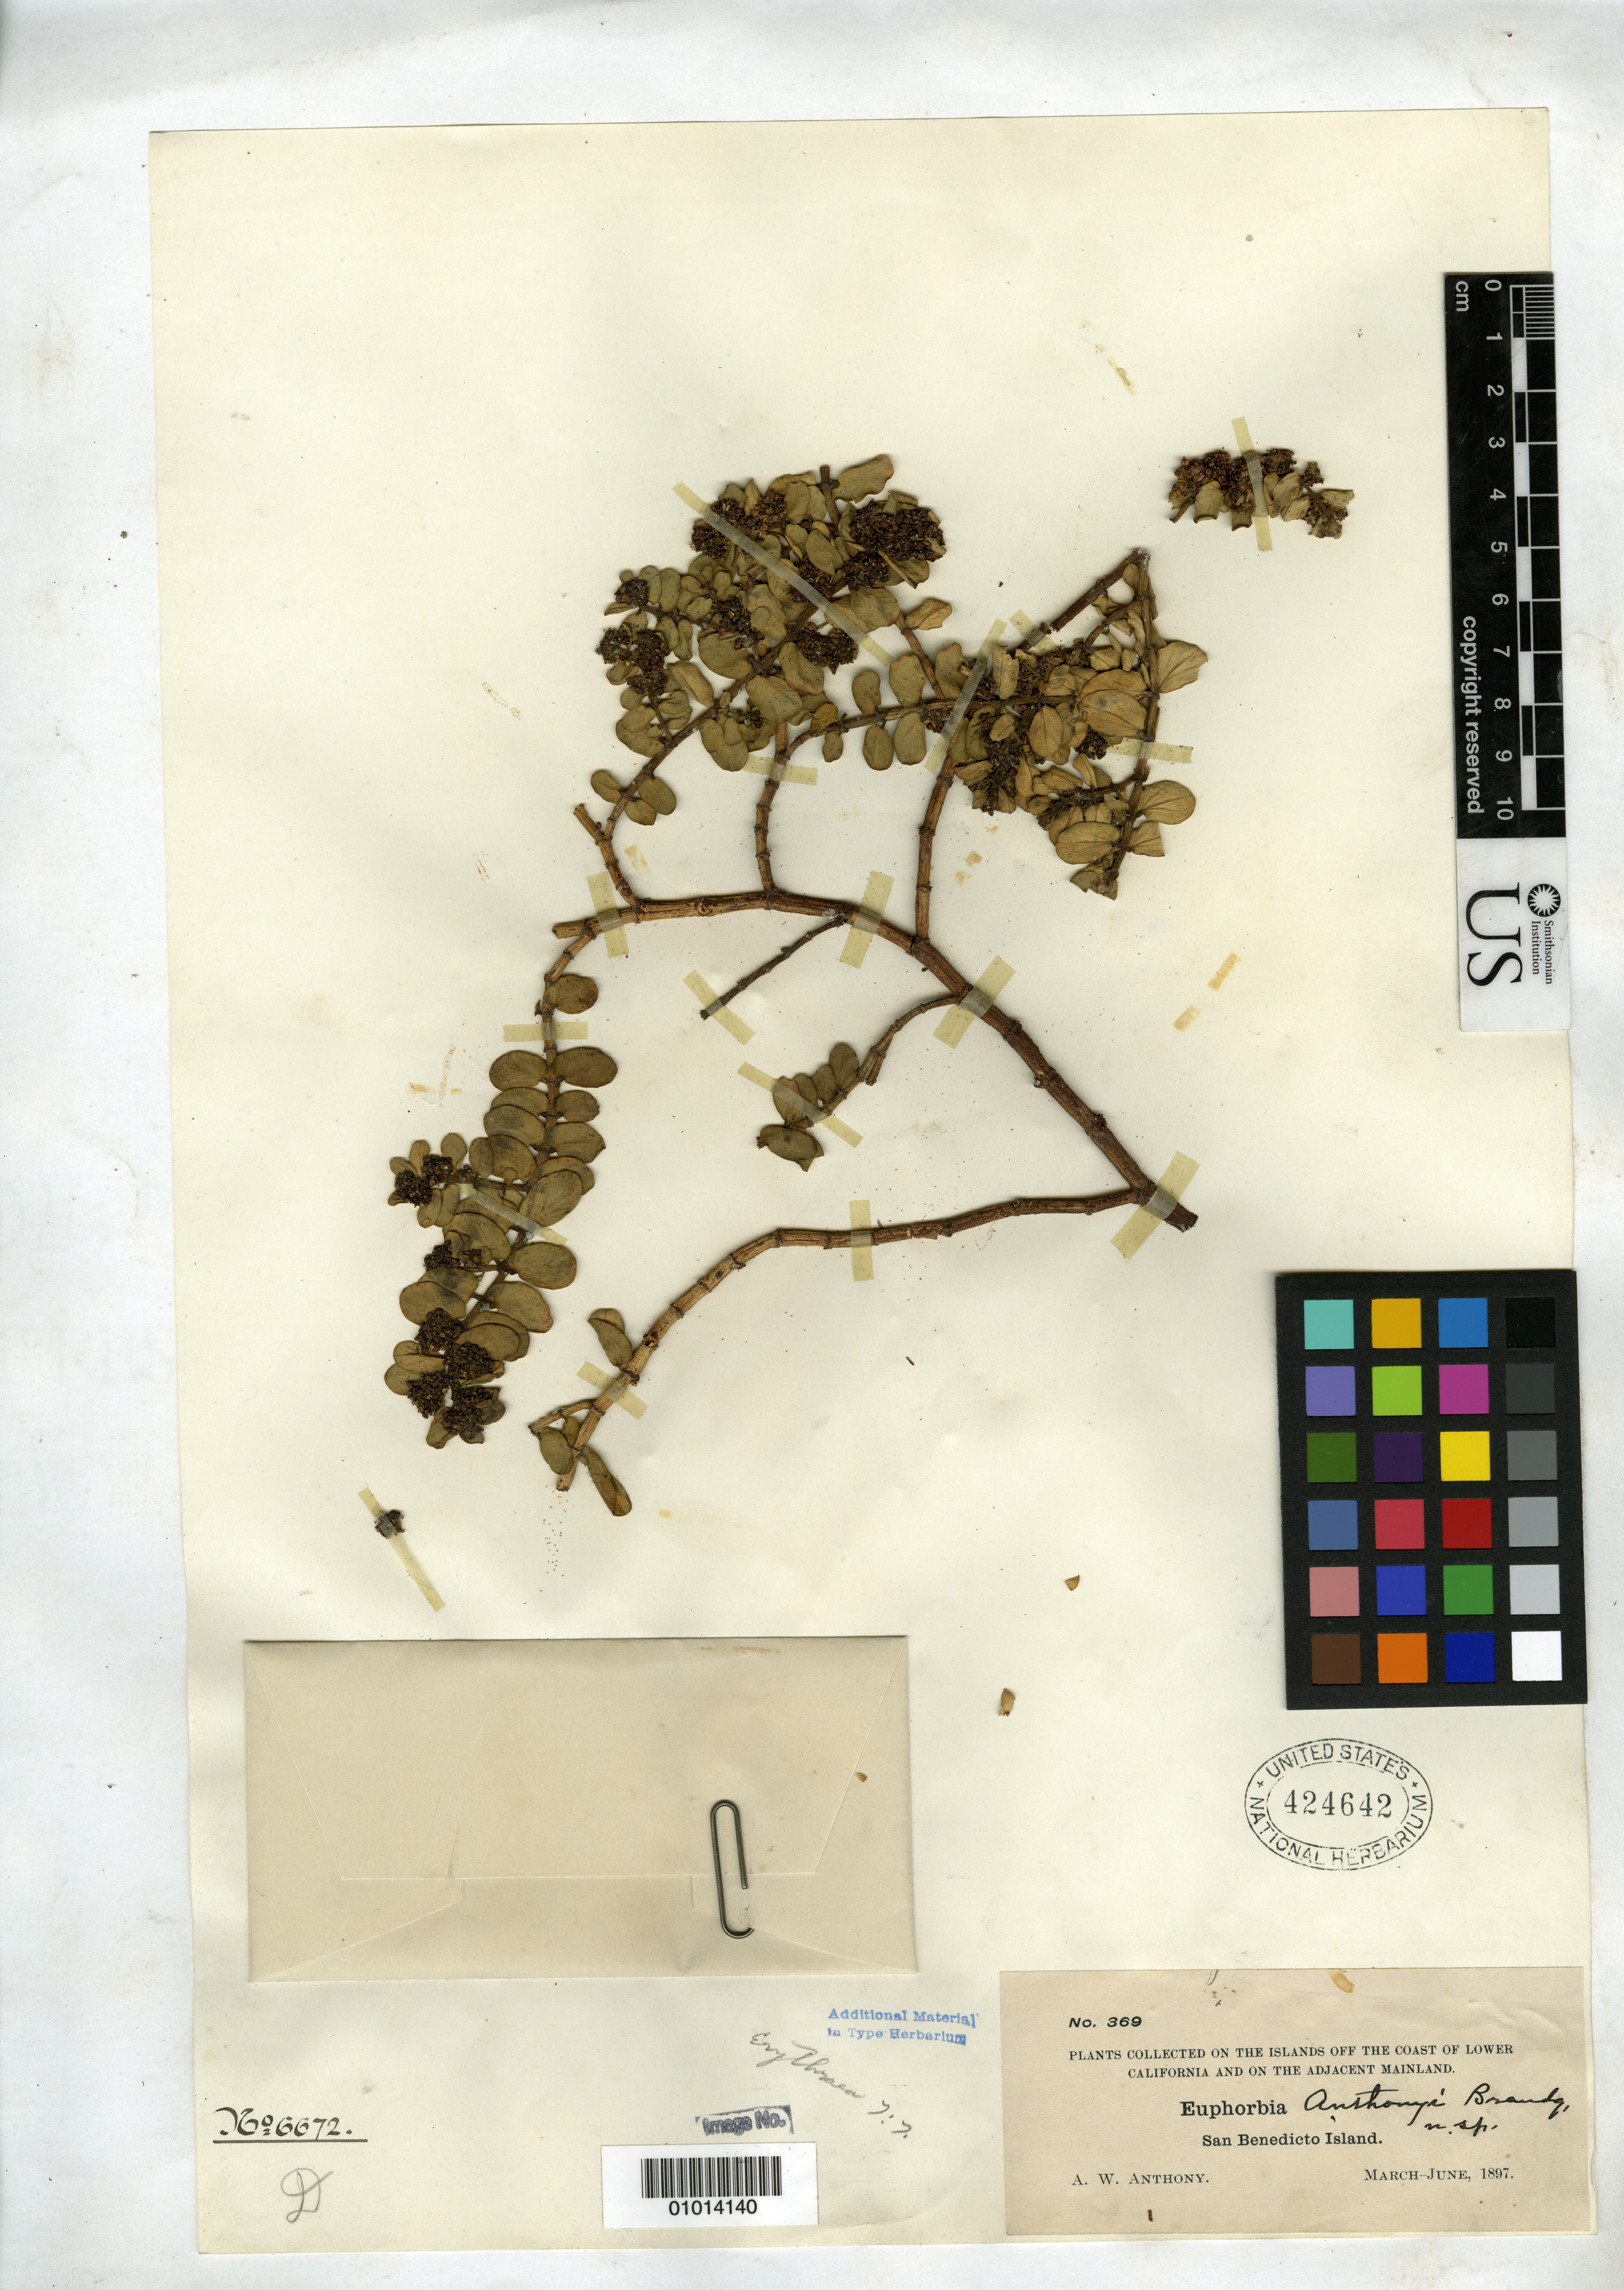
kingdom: Plantae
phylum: Tracheophyta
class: Magnoliopsida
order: Malpighiales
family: Euphorbiaceae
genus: Euphorbia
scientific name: Euphorbia anthonyi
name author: Brandegee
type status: Isotype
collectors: A. W. Anthony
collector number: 369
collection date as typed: Mar 1897 to -- Jun 1897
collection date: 1897-03/1897-06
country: Mexico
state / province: Colima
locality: San Benedicto Island.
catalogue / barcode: US 424642